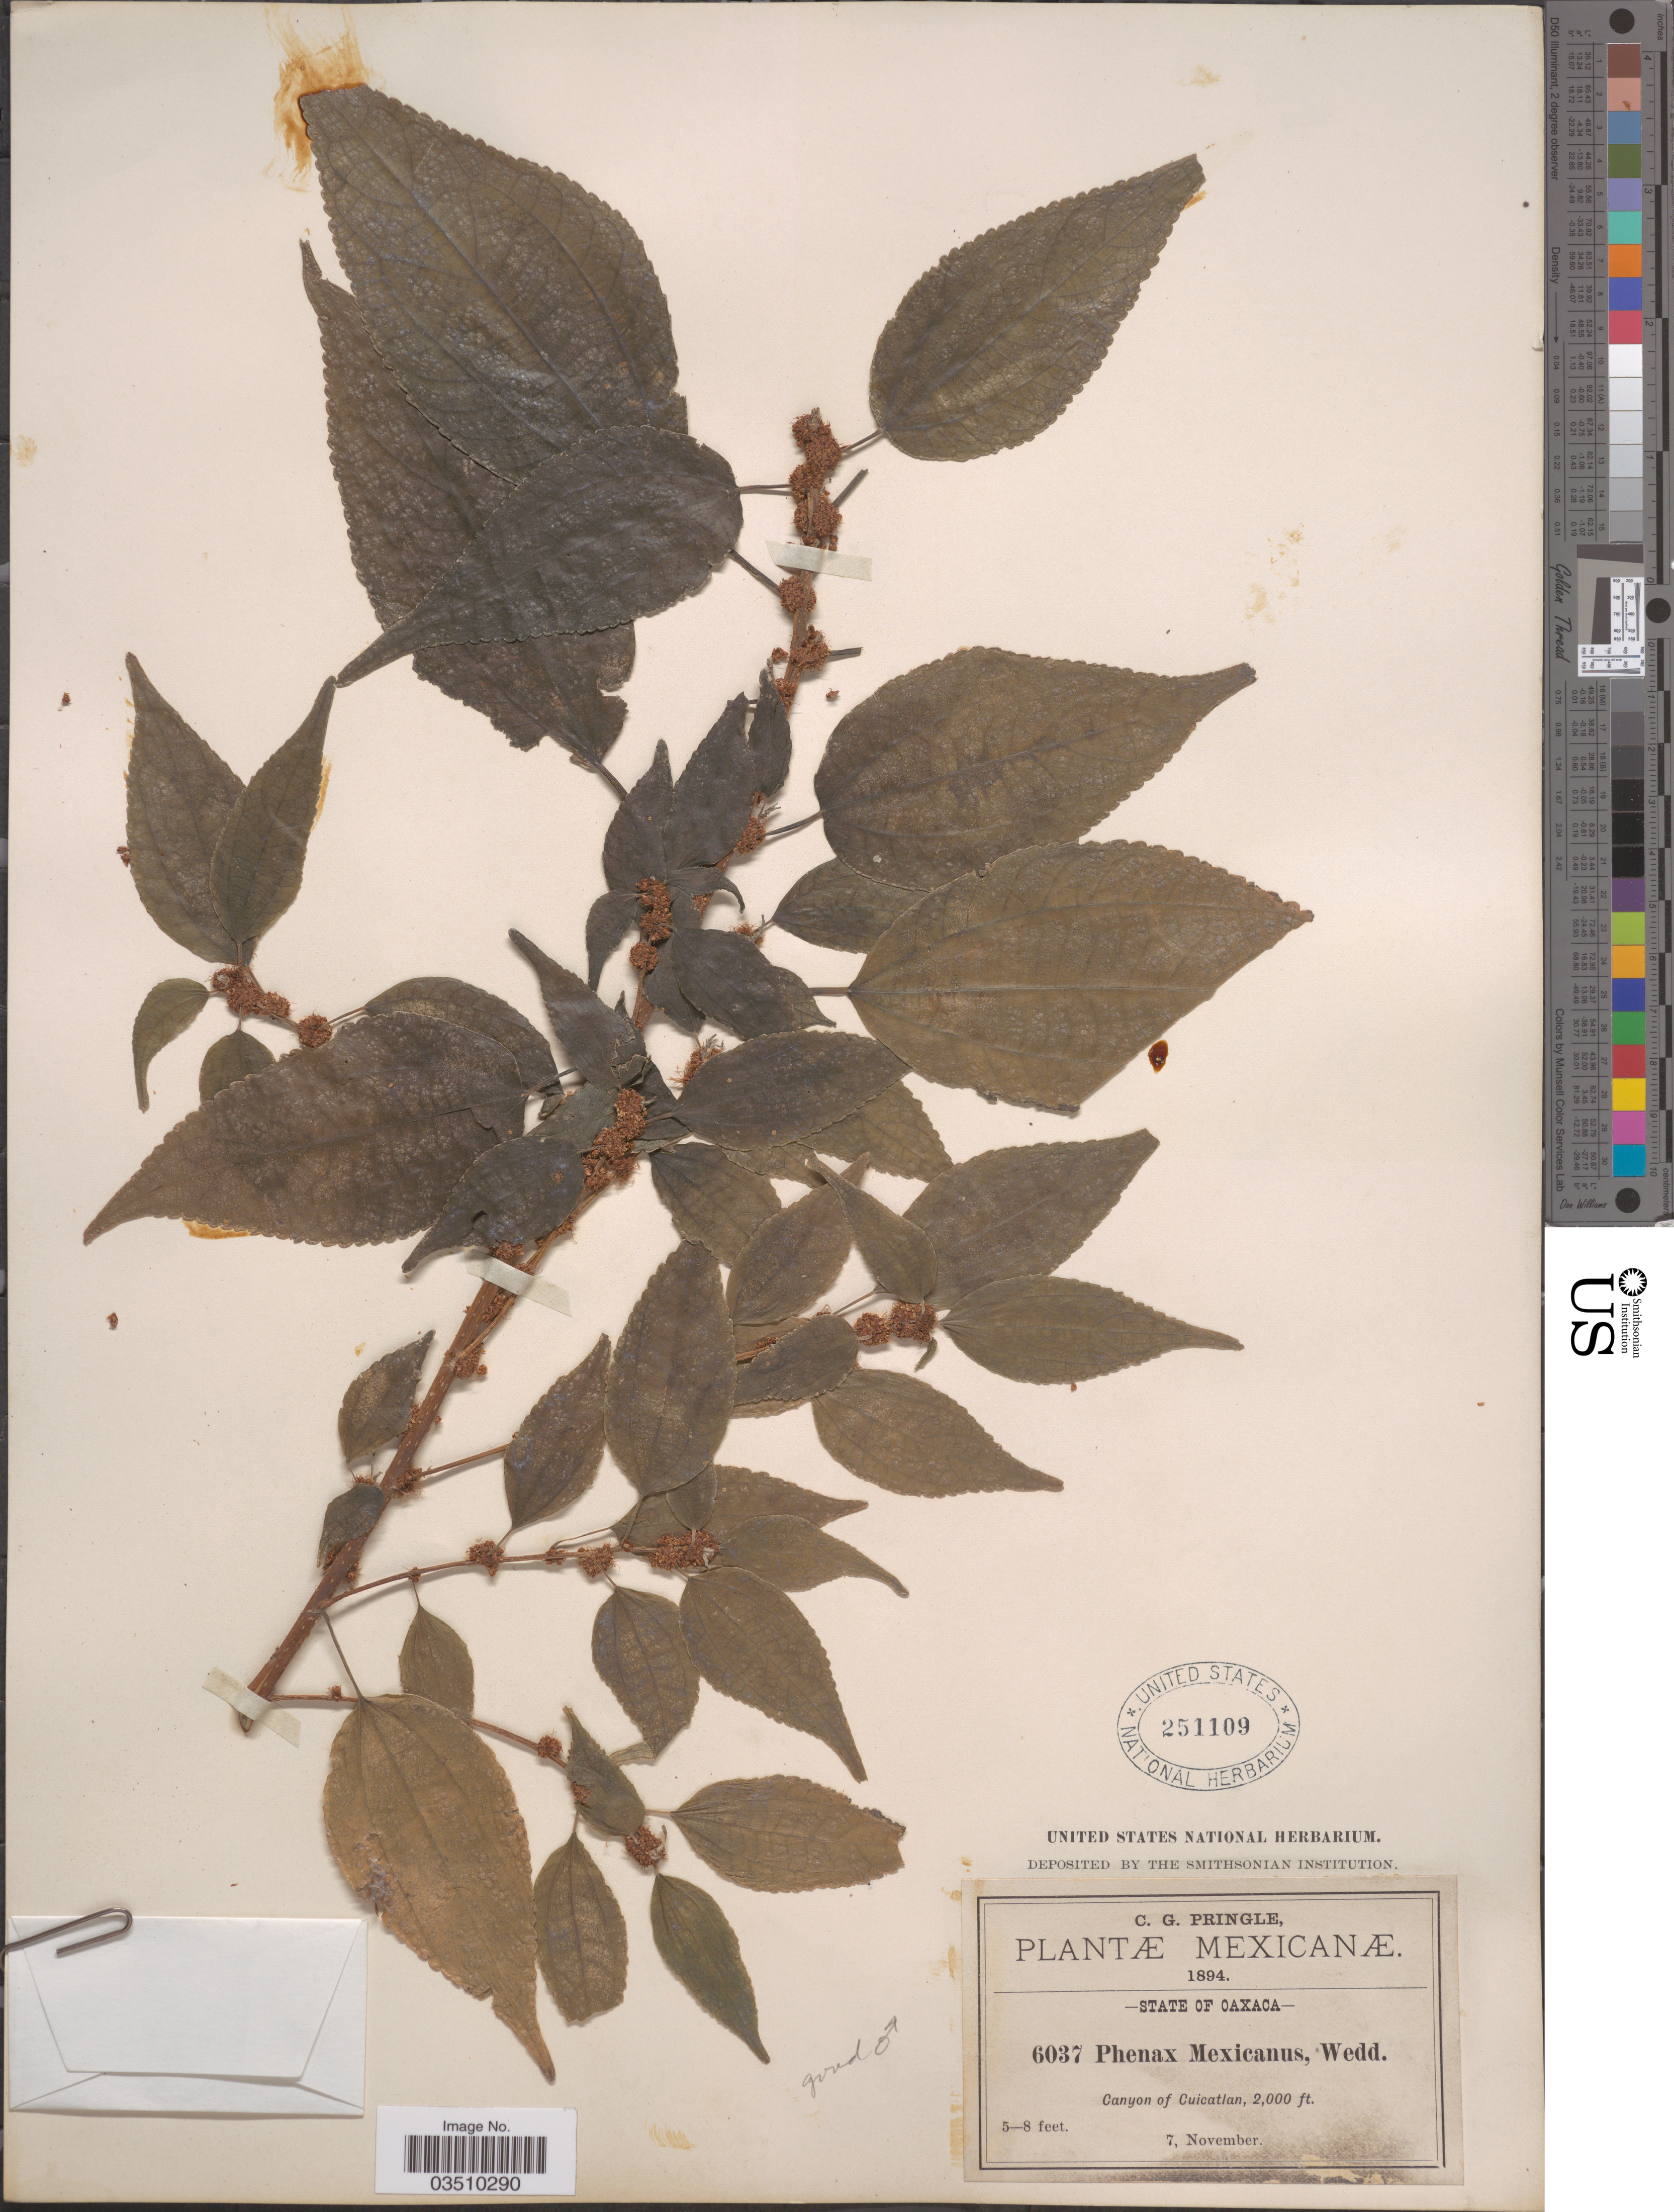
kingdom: Plantae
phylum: Tracheophyta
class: Magnoliopsida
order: Rosales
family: Urticaceae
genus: Phenax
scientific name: Phenax mexicanus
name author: Wedd.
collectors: C. G. Pringle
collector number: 6037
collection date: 1894-11-07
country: Mexico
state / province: Oaxaca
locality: Canyon of Cuicatlan.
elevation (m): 610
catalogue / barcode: US 251109